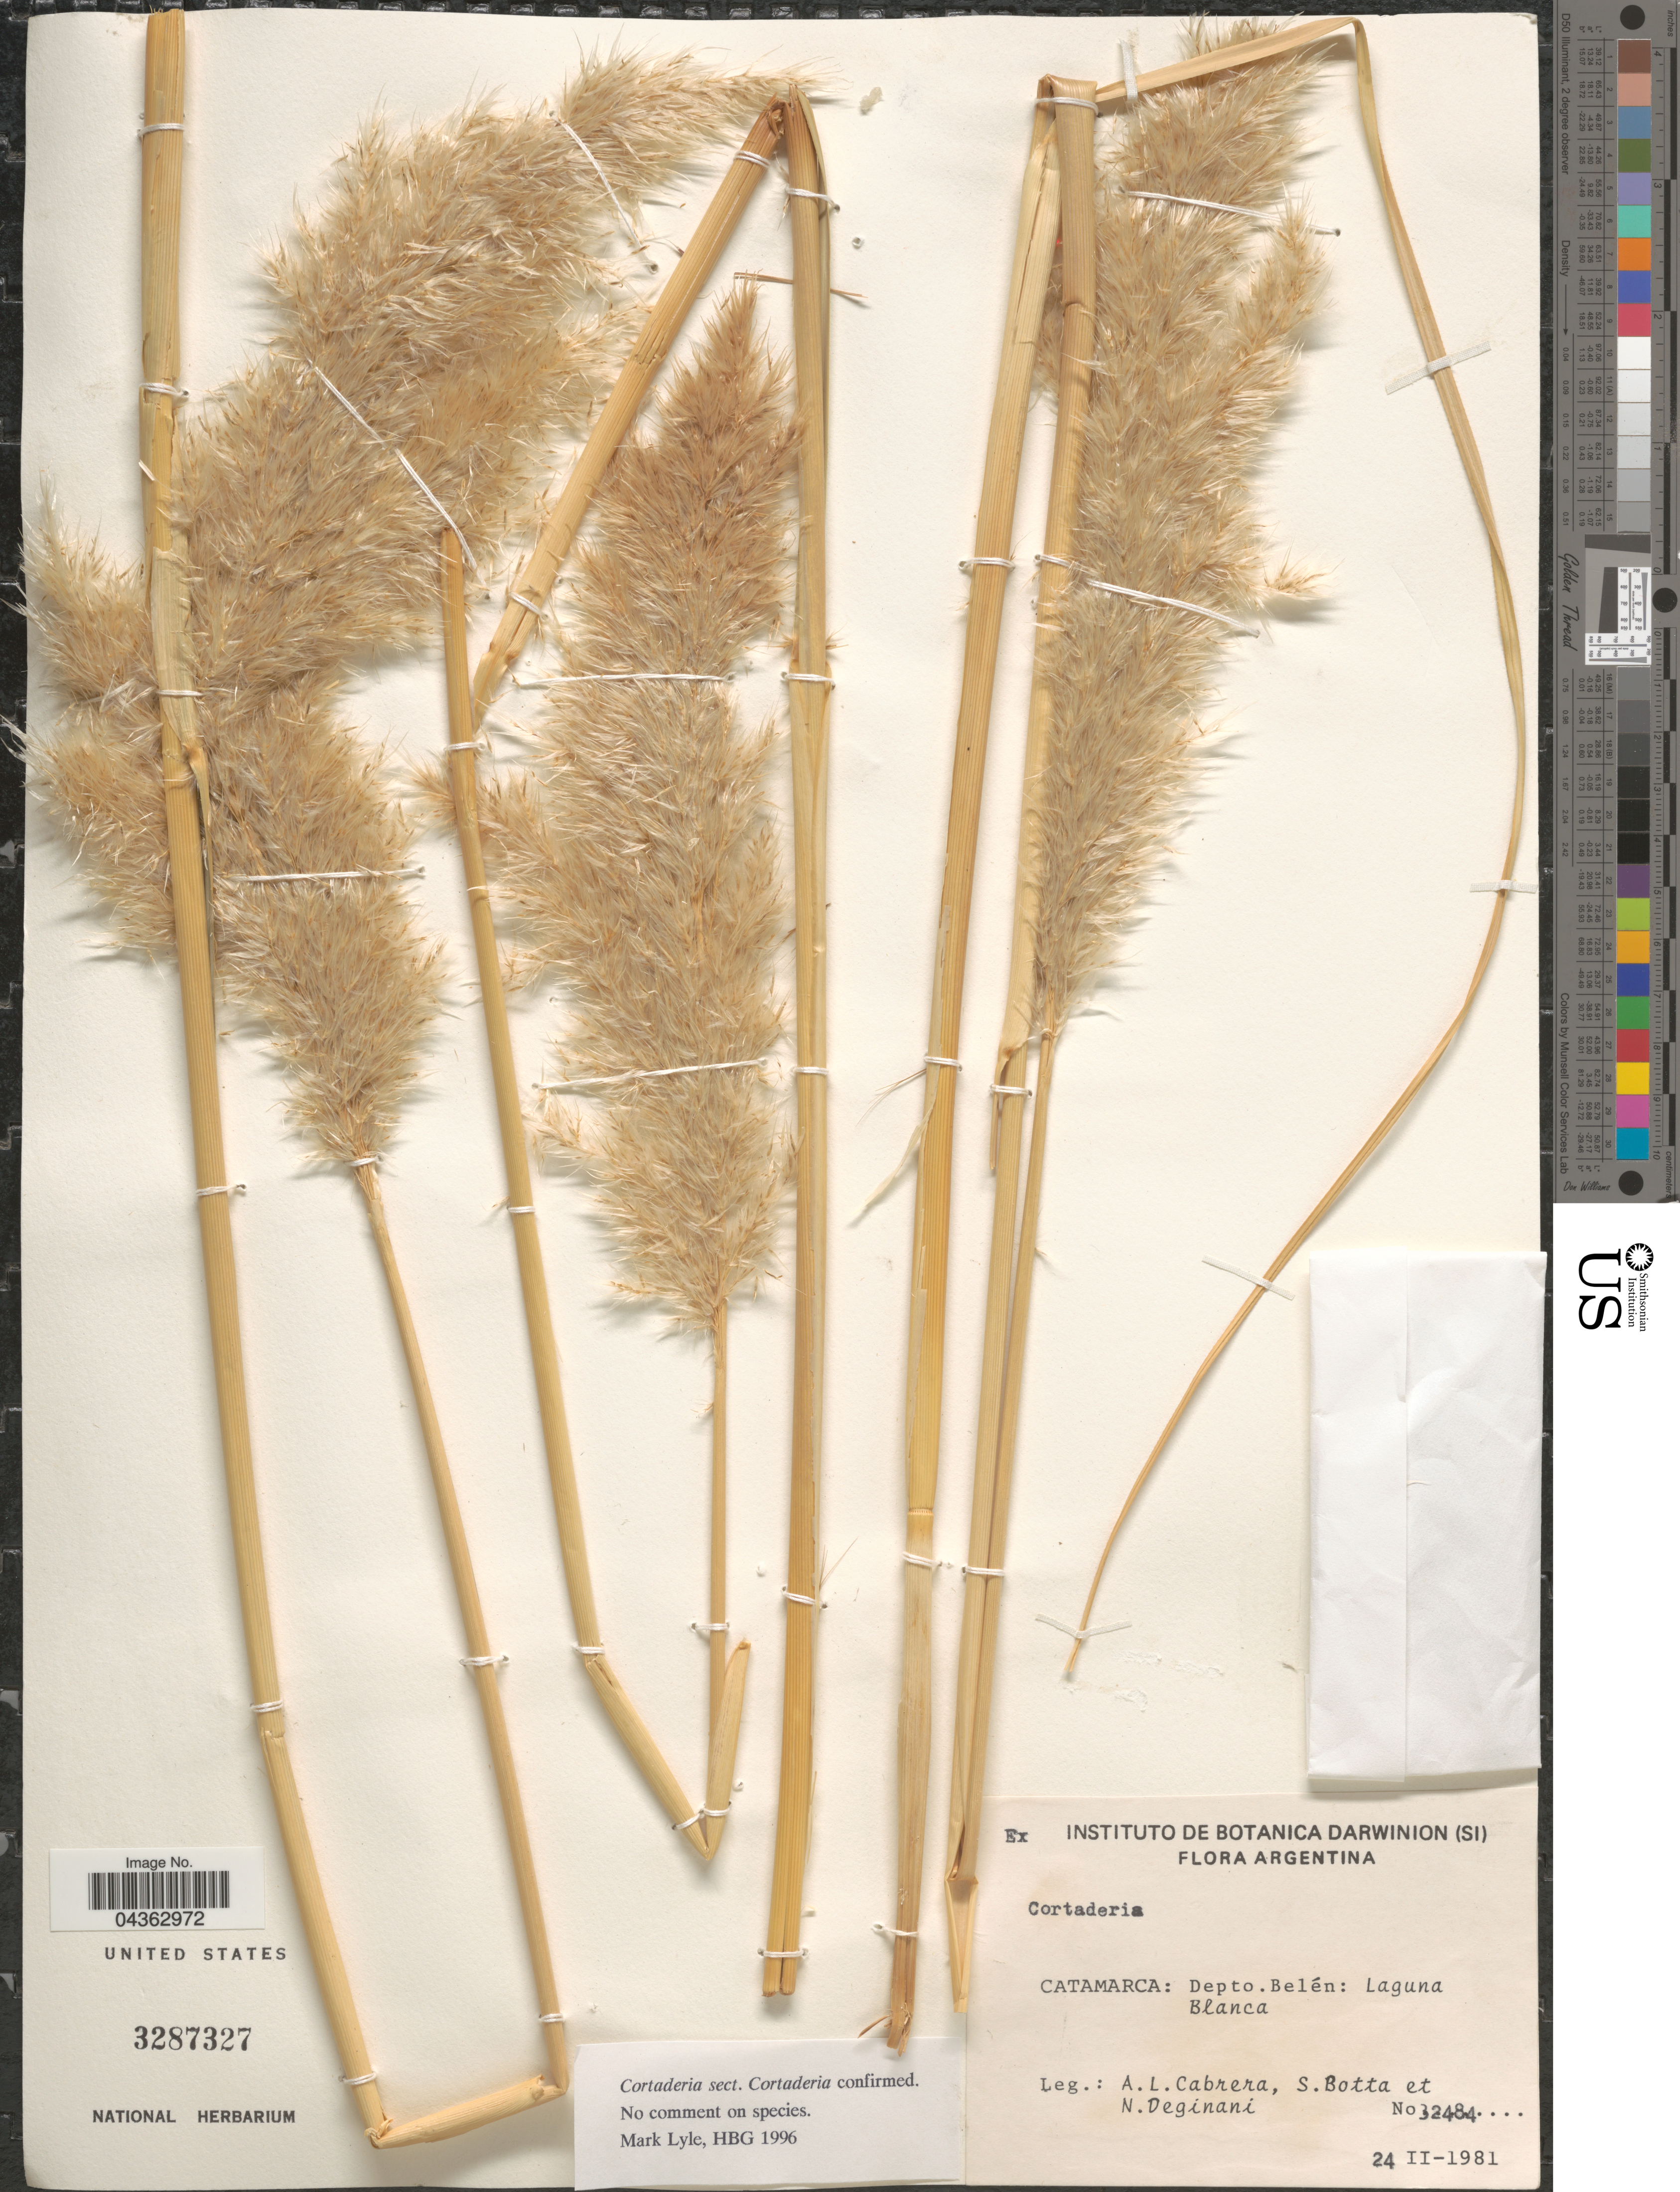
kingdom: Plantae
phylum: Tracheophyta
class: Liliopsida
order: Poales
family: Poaceae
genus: Cortaderia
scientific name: Cortaderia sp.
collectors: A. L. Cabrera, S. Botta & N. Deginani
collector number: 32484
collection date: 1981-02-24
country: Argentina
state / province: Catamarca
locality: Depto. Belén: Laguna Blanca.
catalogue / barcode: US 3287327